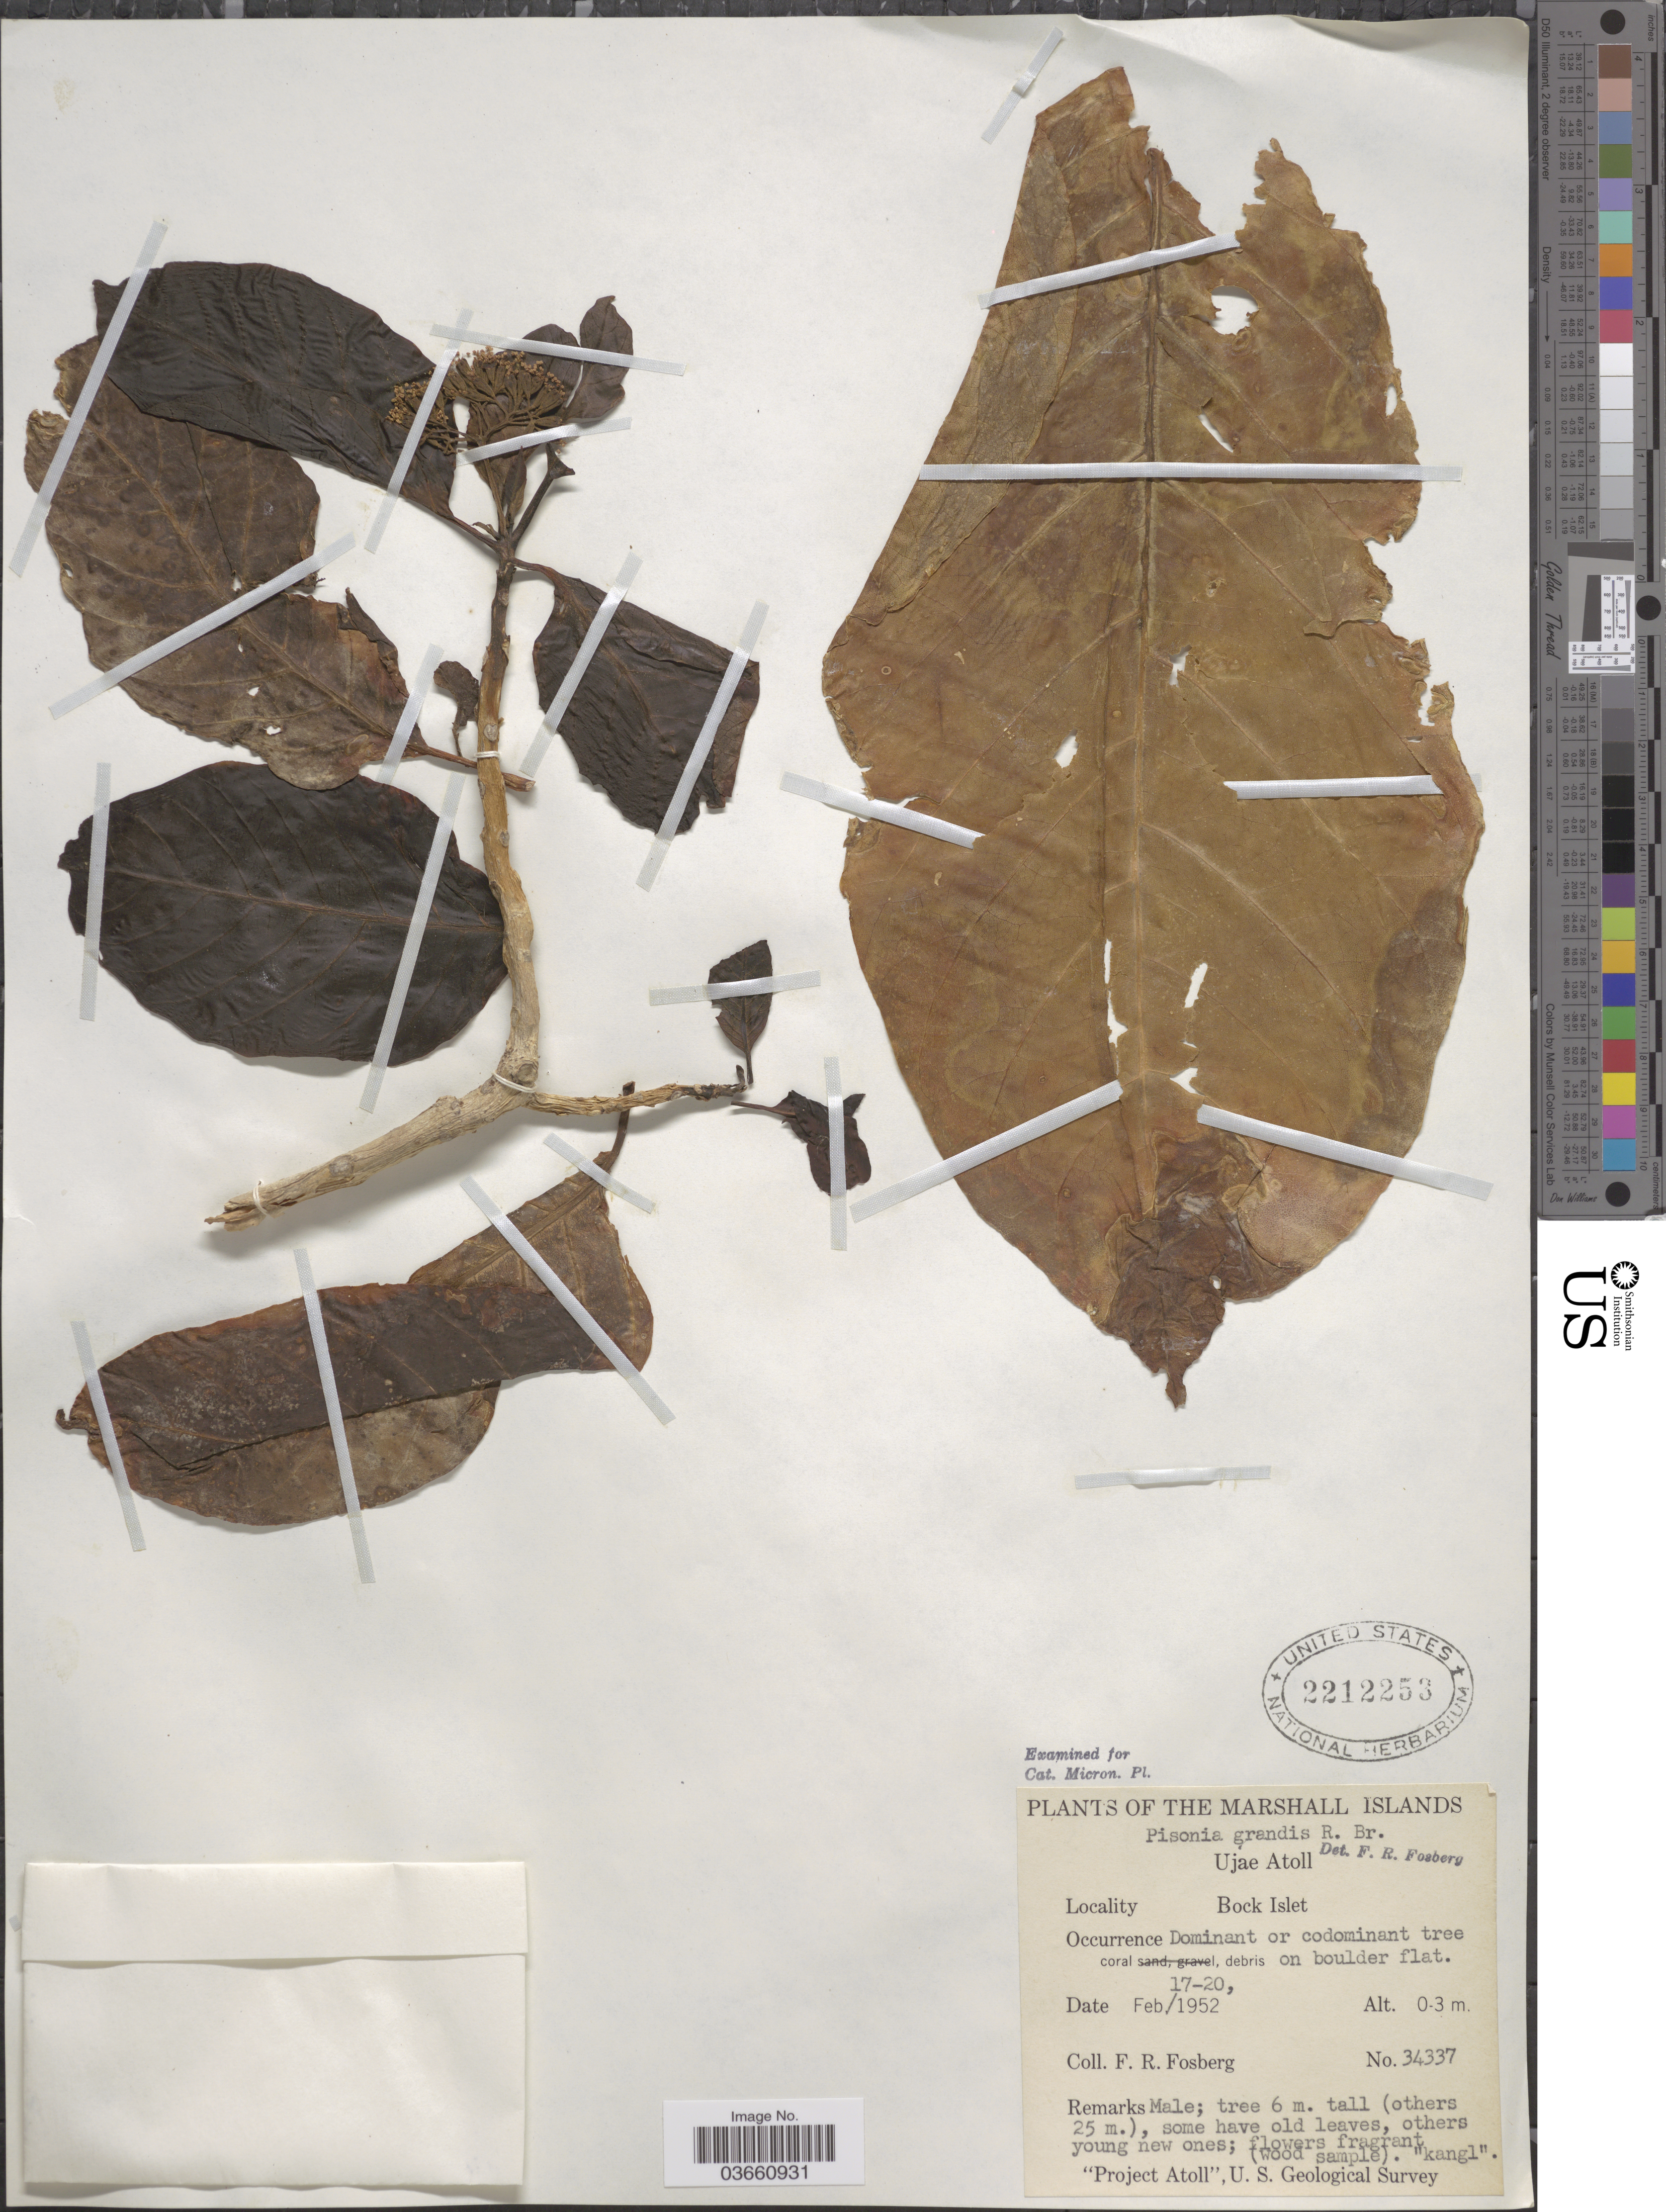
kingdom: Plantae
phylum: Tracheophyta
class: Magnoliopsida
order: Caryophyllales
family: Nyctaginaceae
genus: Pisonia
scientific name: Pisonia grandis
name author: R. Br.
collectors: F. R. Fosberg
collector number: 34337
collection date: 1952-02-17/1952-02-20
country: Marshall Islands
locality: Ujae Atoll. Bock Islet.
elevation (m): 0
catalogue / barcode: US 2212253